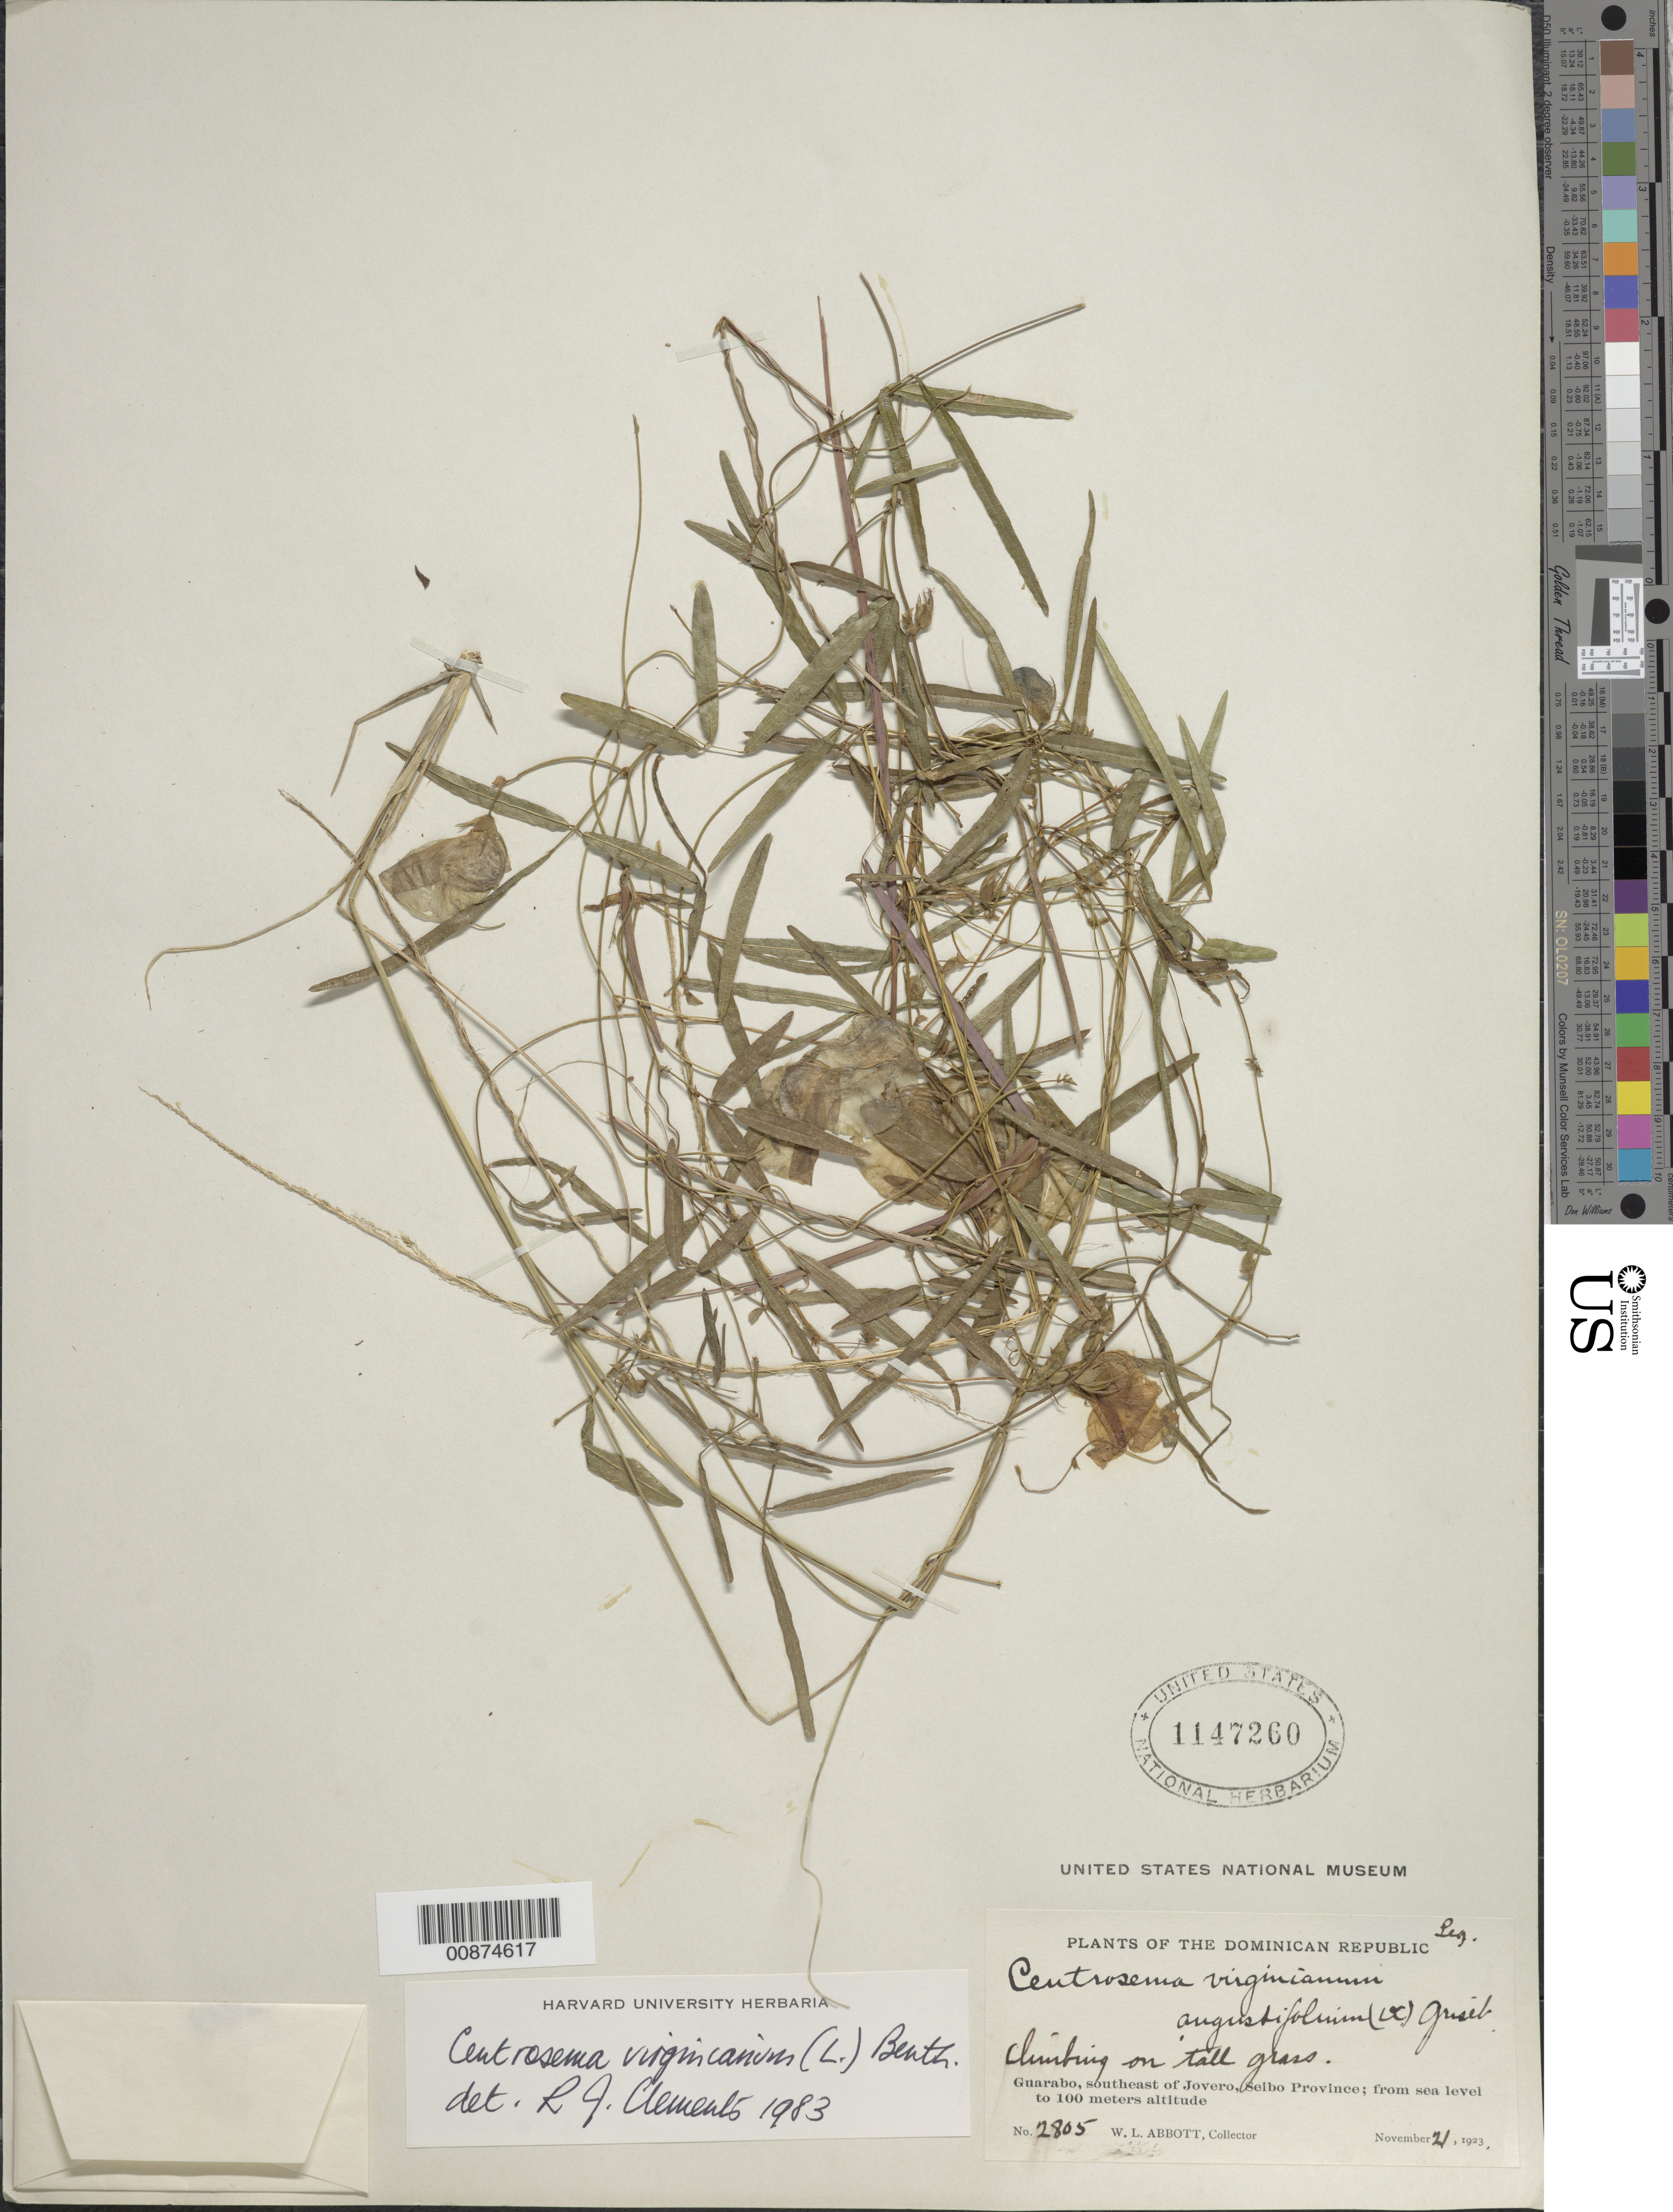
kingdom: Plantae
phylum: Tracheophyta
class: Magnoliopsida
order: Fabales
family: Fabaceae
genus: Centrosema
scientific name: Centrosema virginianum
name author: (L.) Benth.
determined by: Clements, R. J.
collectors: W. L. Abbott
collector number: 2805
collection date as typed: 21 Nov 1923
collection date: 1923-11-21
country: Dominican Republic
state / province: El Seibo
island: Hispaniola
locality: Guarabo, southeast of Jovero.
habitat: Climbing on tall grass.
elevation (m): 0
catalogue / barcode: US 1147260